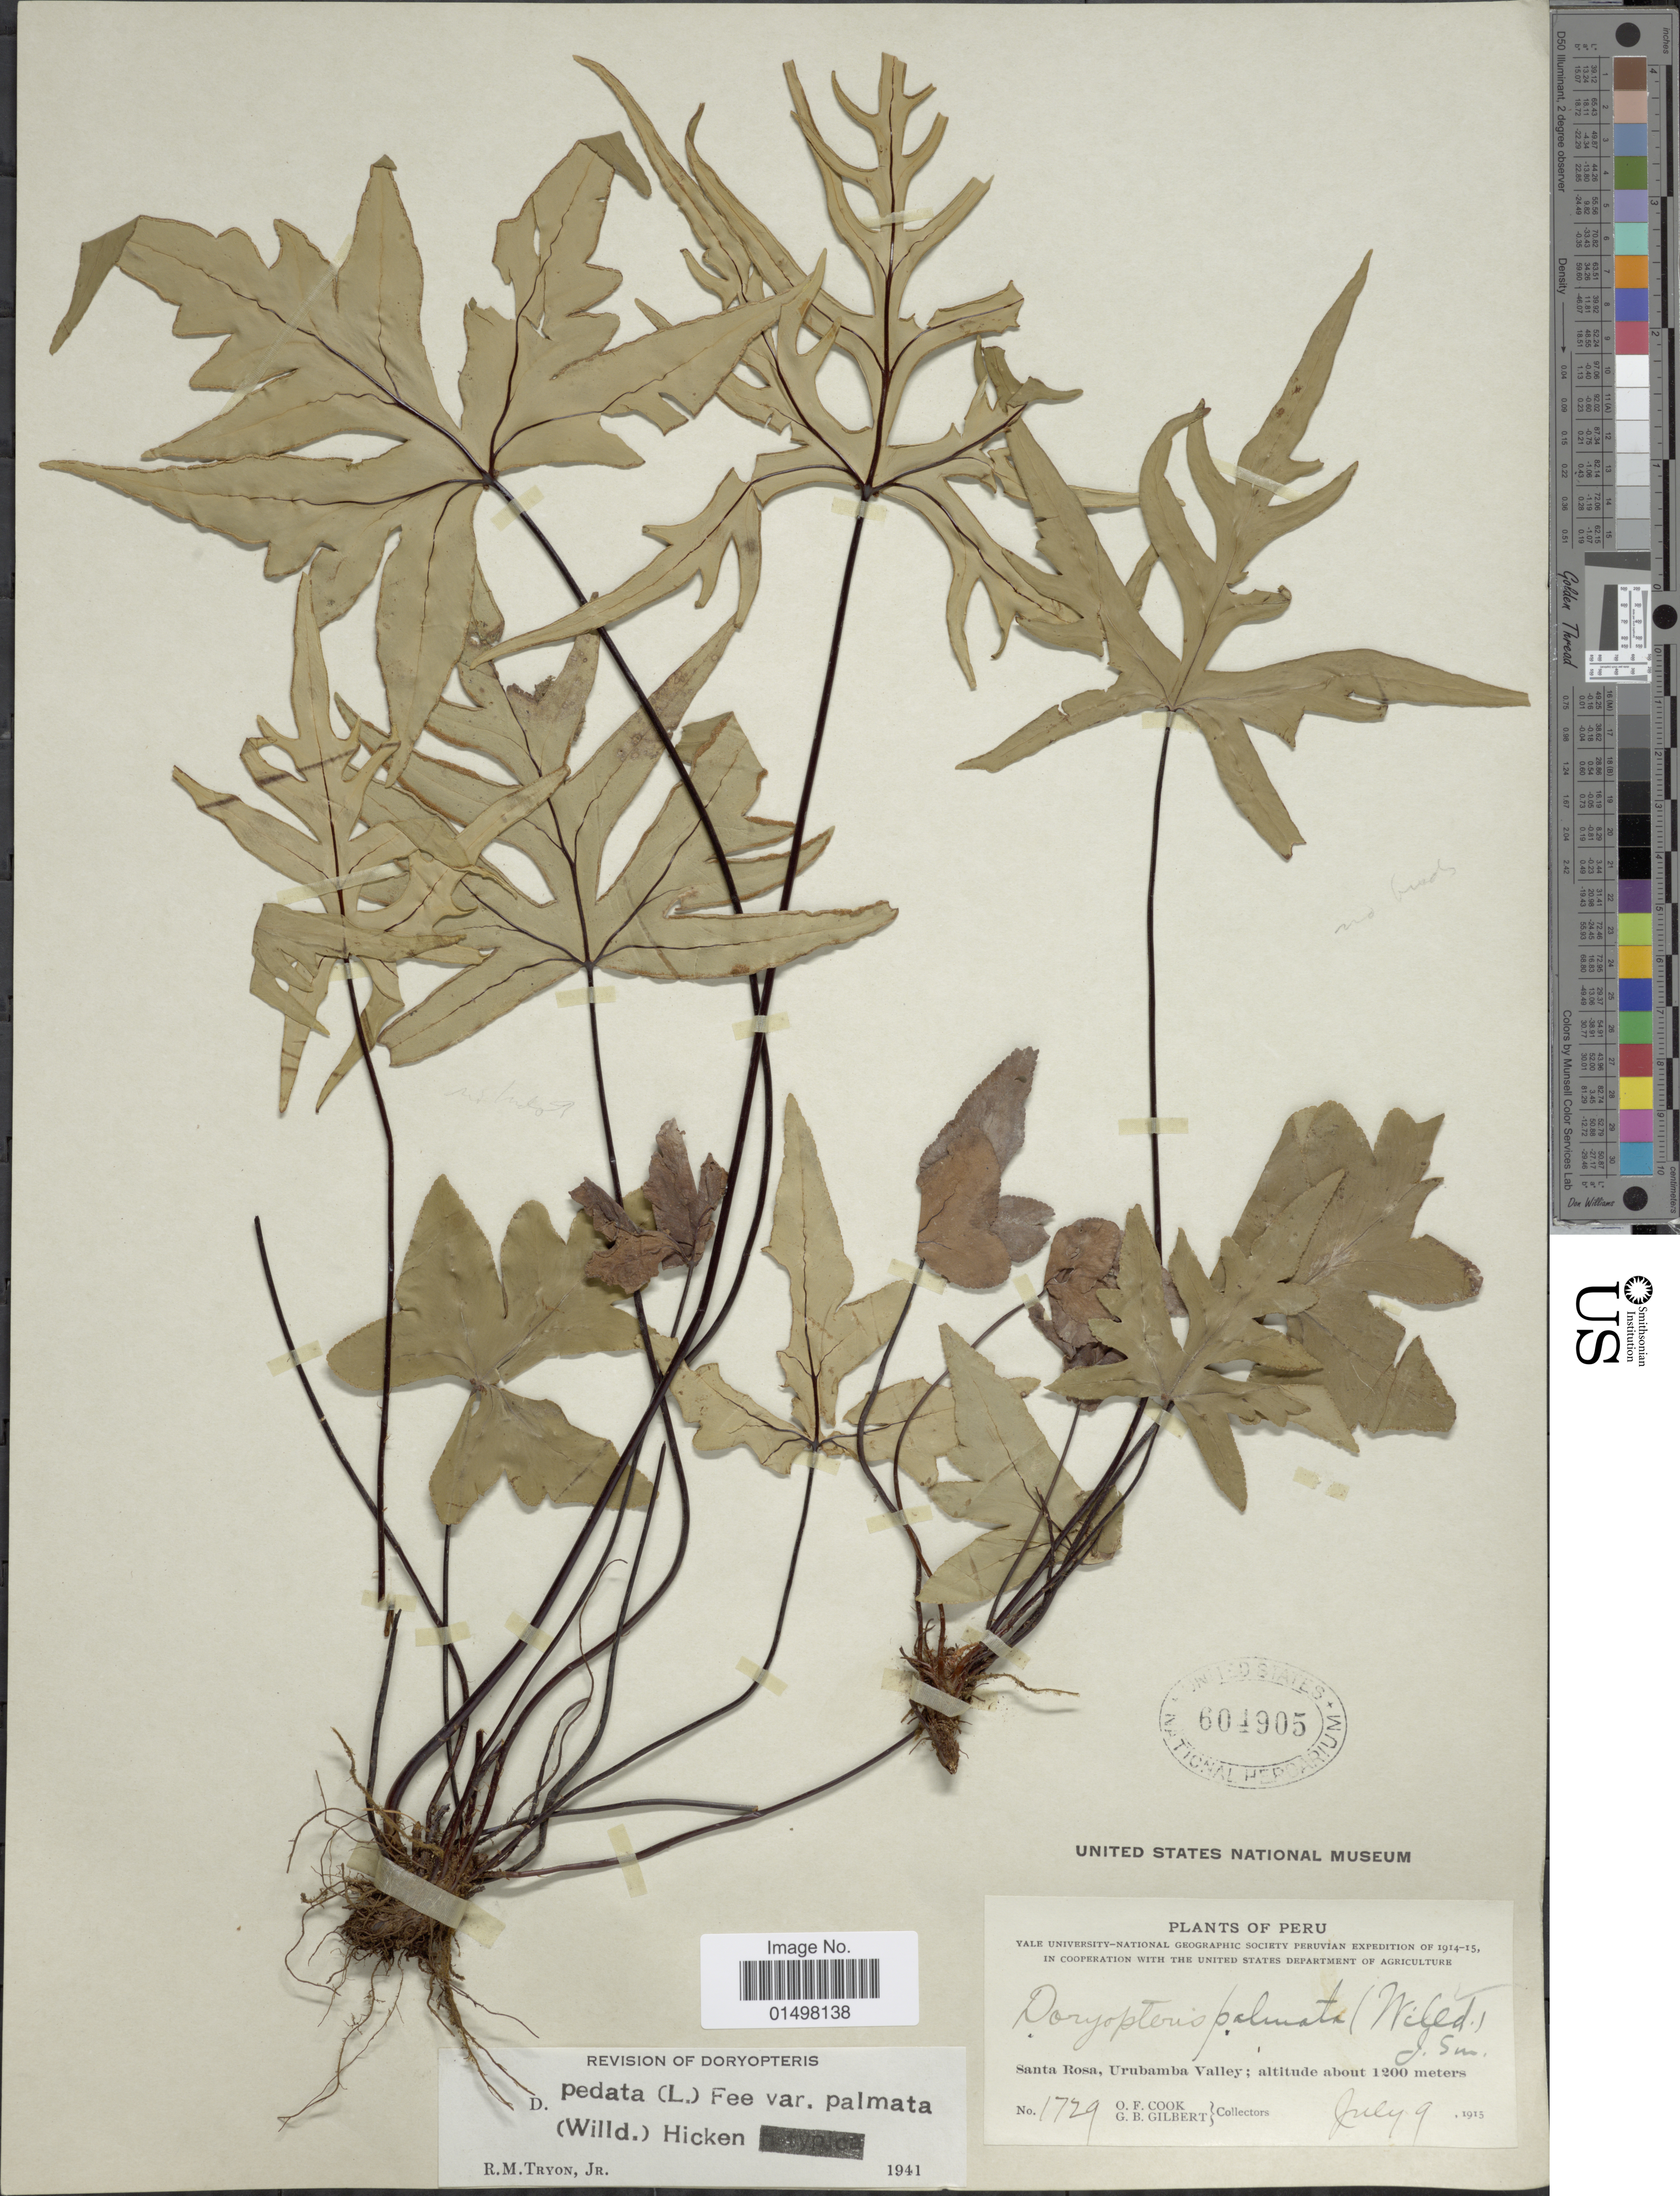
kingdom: Plantae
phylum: Tracheophyta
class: Polypodiopsida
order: Polypodiales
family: Pteridaceae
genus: Doryopteris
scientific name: Doryopteris pedata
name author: (L.) Fée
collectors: O. F. Cook & G. B. Gilbert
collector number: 1729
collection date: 1915-07-09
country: Peru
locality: Santa Rosa, Urubamba Valley.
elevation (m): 1200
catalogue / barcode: US 604905